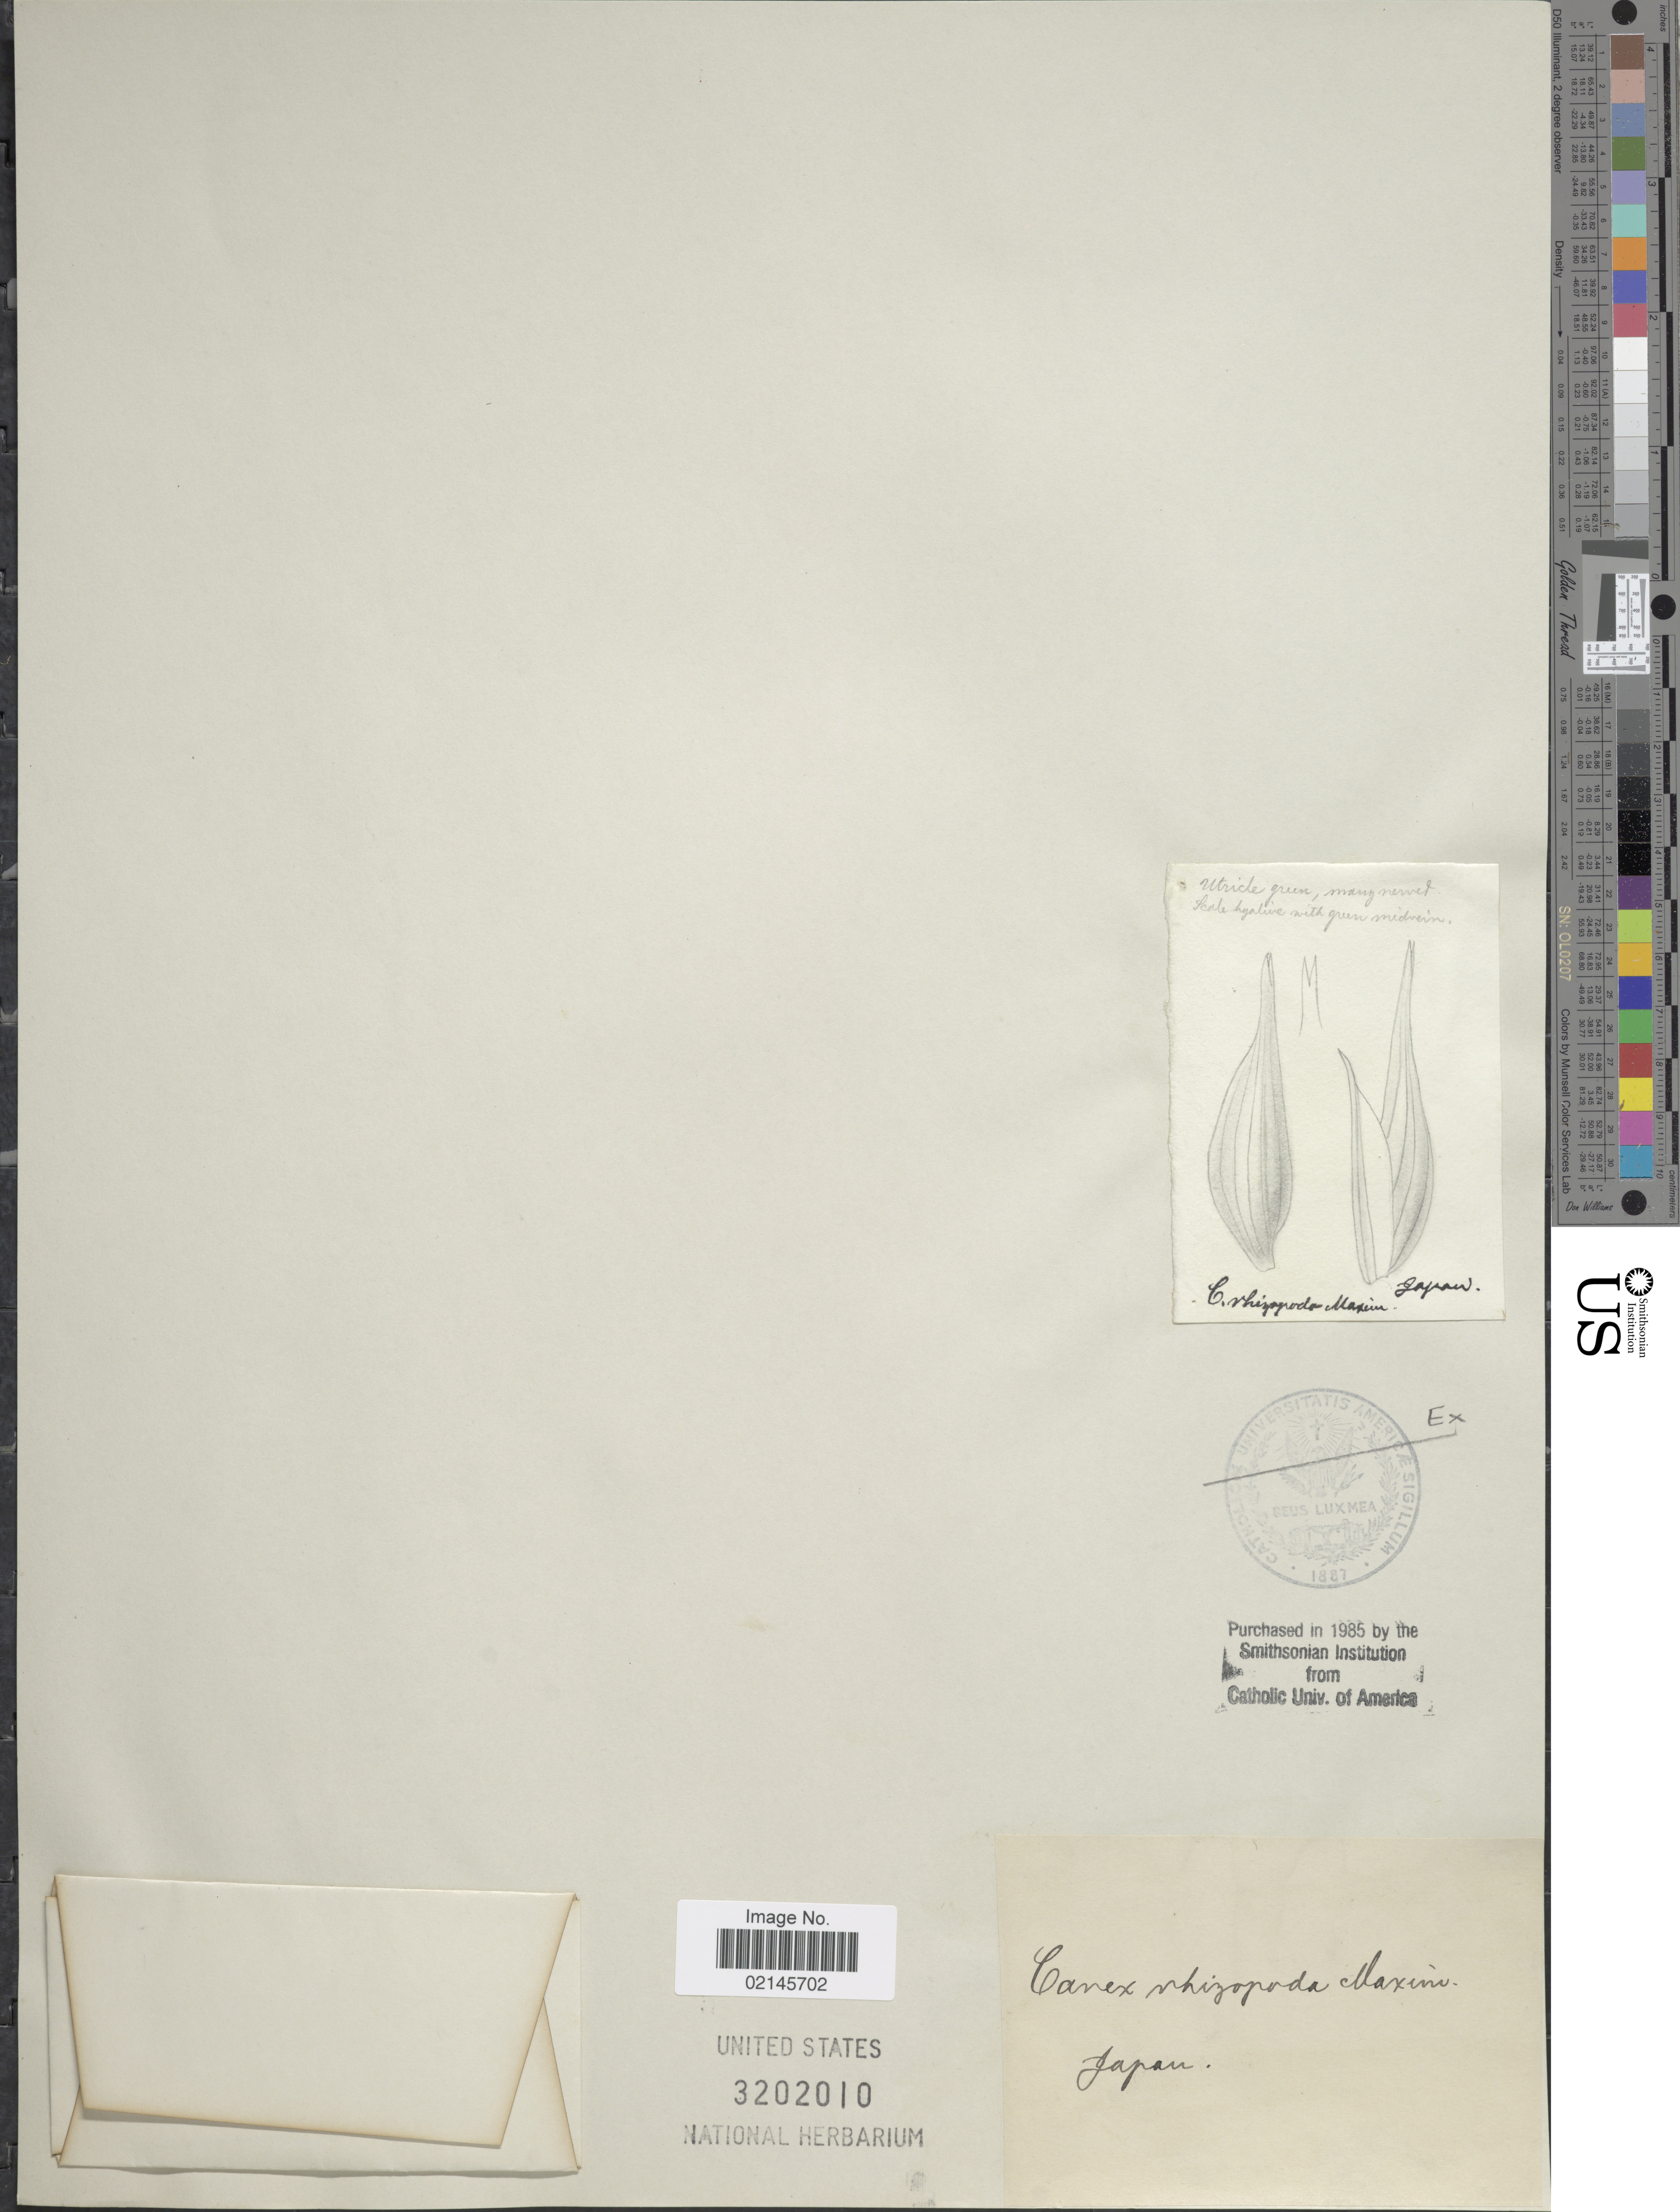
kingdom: Plantae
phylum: Tracheophyta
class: Liliopsida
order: Poales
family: Cyperaceae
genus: Carex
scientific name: Carex rhizopoda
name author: Maxim.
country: Japan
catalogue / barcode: US 3202010